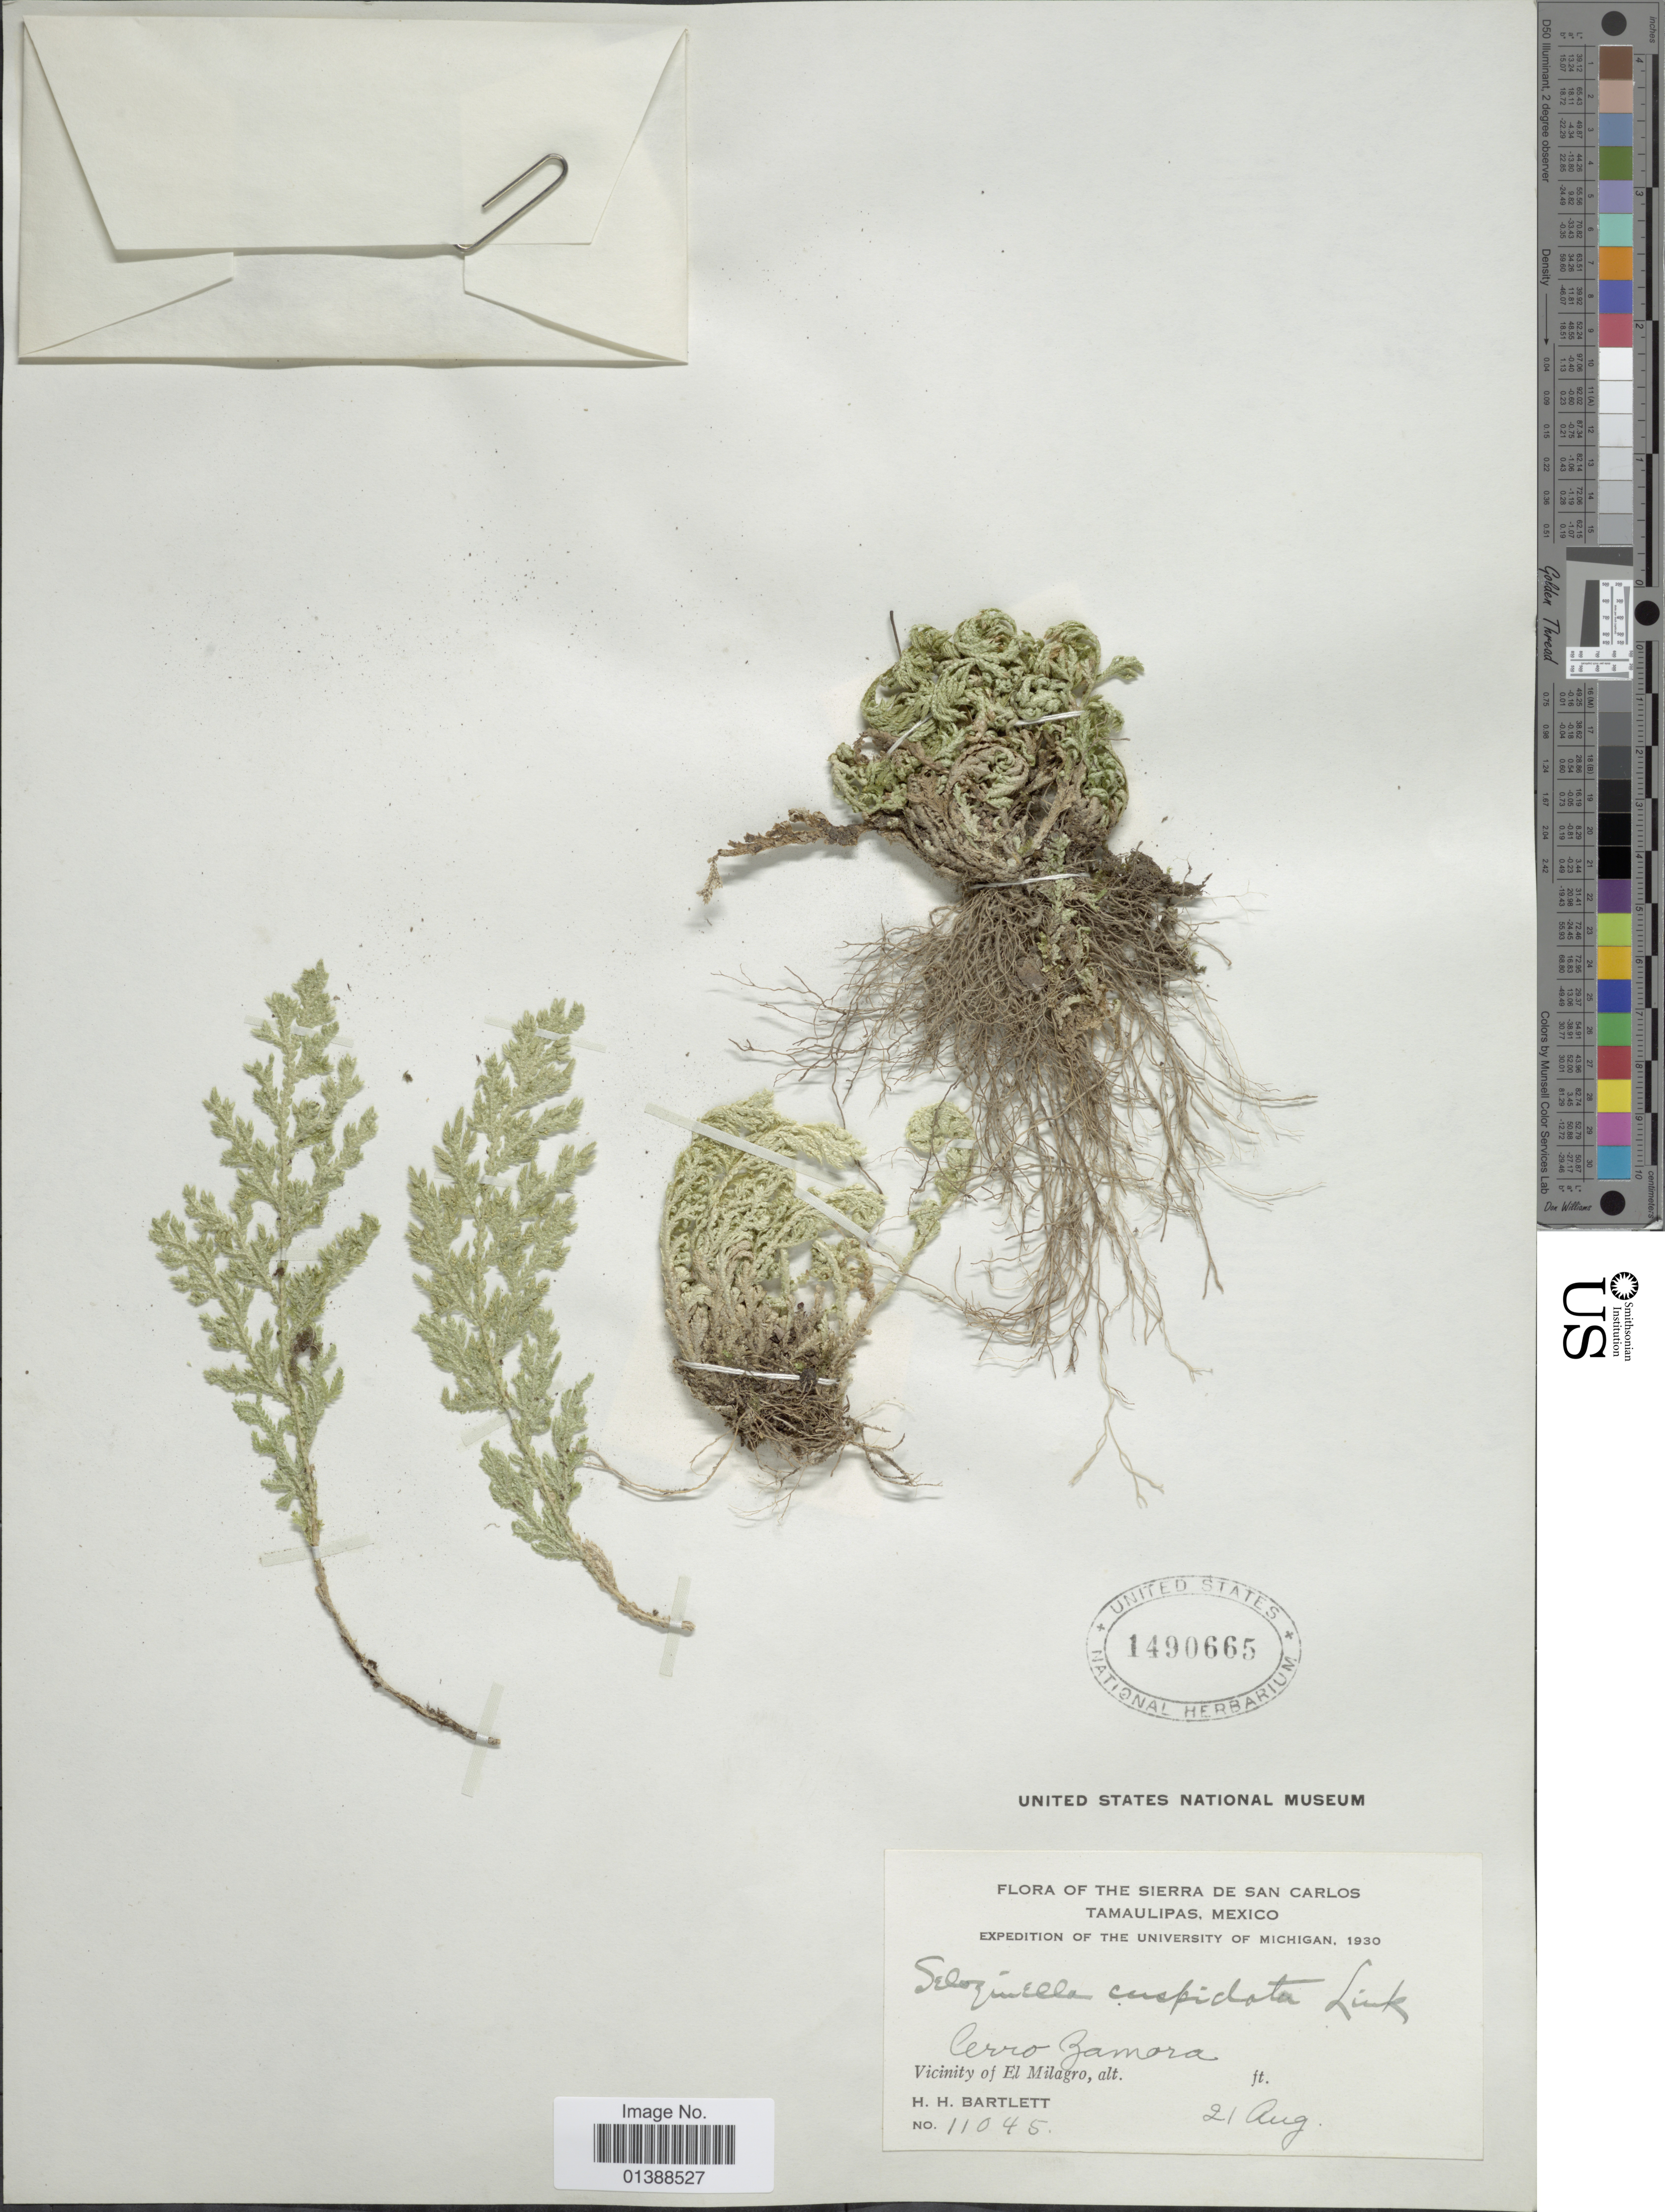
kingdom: Plantae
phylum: Tracheophyta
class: Lycopodiopsida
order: Selaginellales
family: Selaginellaceae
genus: Selaginella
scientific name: Selaginella pallescens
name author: (C. Presl) Spring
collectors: H. H. Bartlett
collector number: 11045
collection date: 1930-08-21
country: Mexico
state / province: Tamaulipas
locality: Tthe Soierra de San Carlos, Cerro Zamora, Vicinity of El Milagro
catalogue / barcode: US 1490665